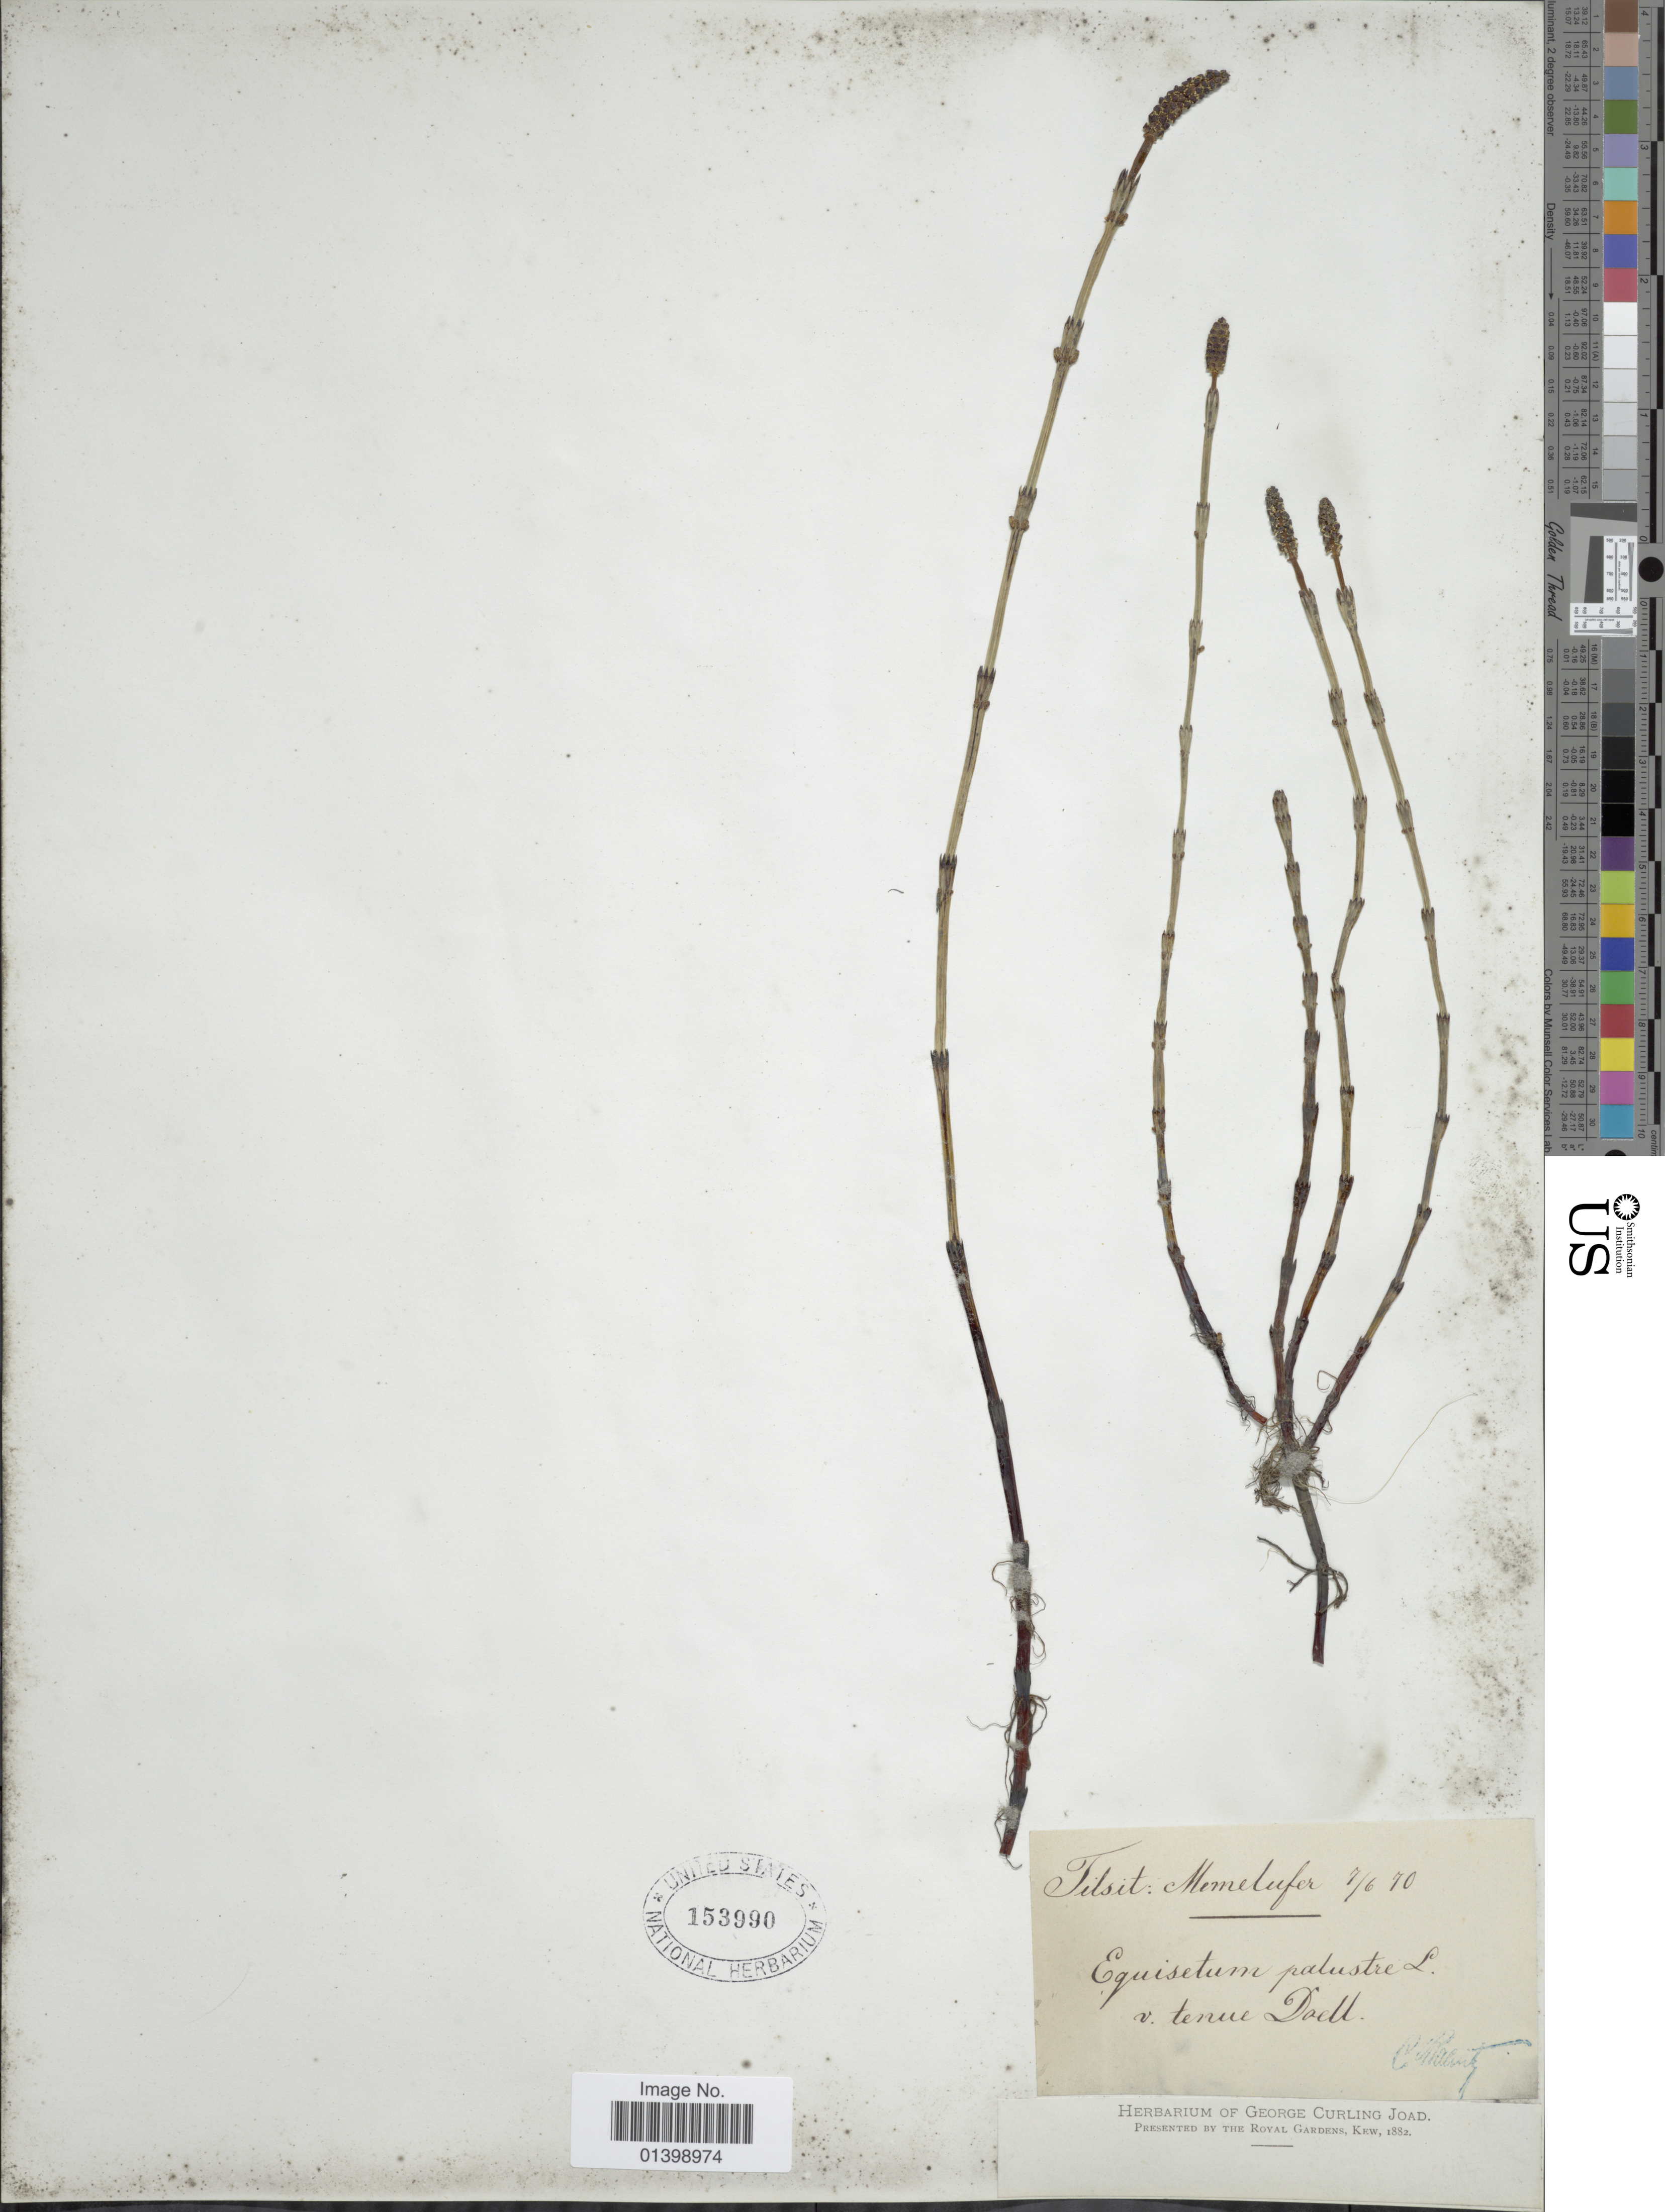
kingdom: Plantae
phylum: Tracheophyta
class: Polypodiopsida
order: Equisetales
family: Equisetaceae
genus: Equisetum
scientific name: Equisetum palustre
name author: L.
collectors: C. G. Baenitz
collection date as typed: Transcribed d/m/y: 7/6/70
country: Russian Federation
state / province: Kaliningrad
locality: Tilsit: Memelufer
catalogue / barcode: US 153990